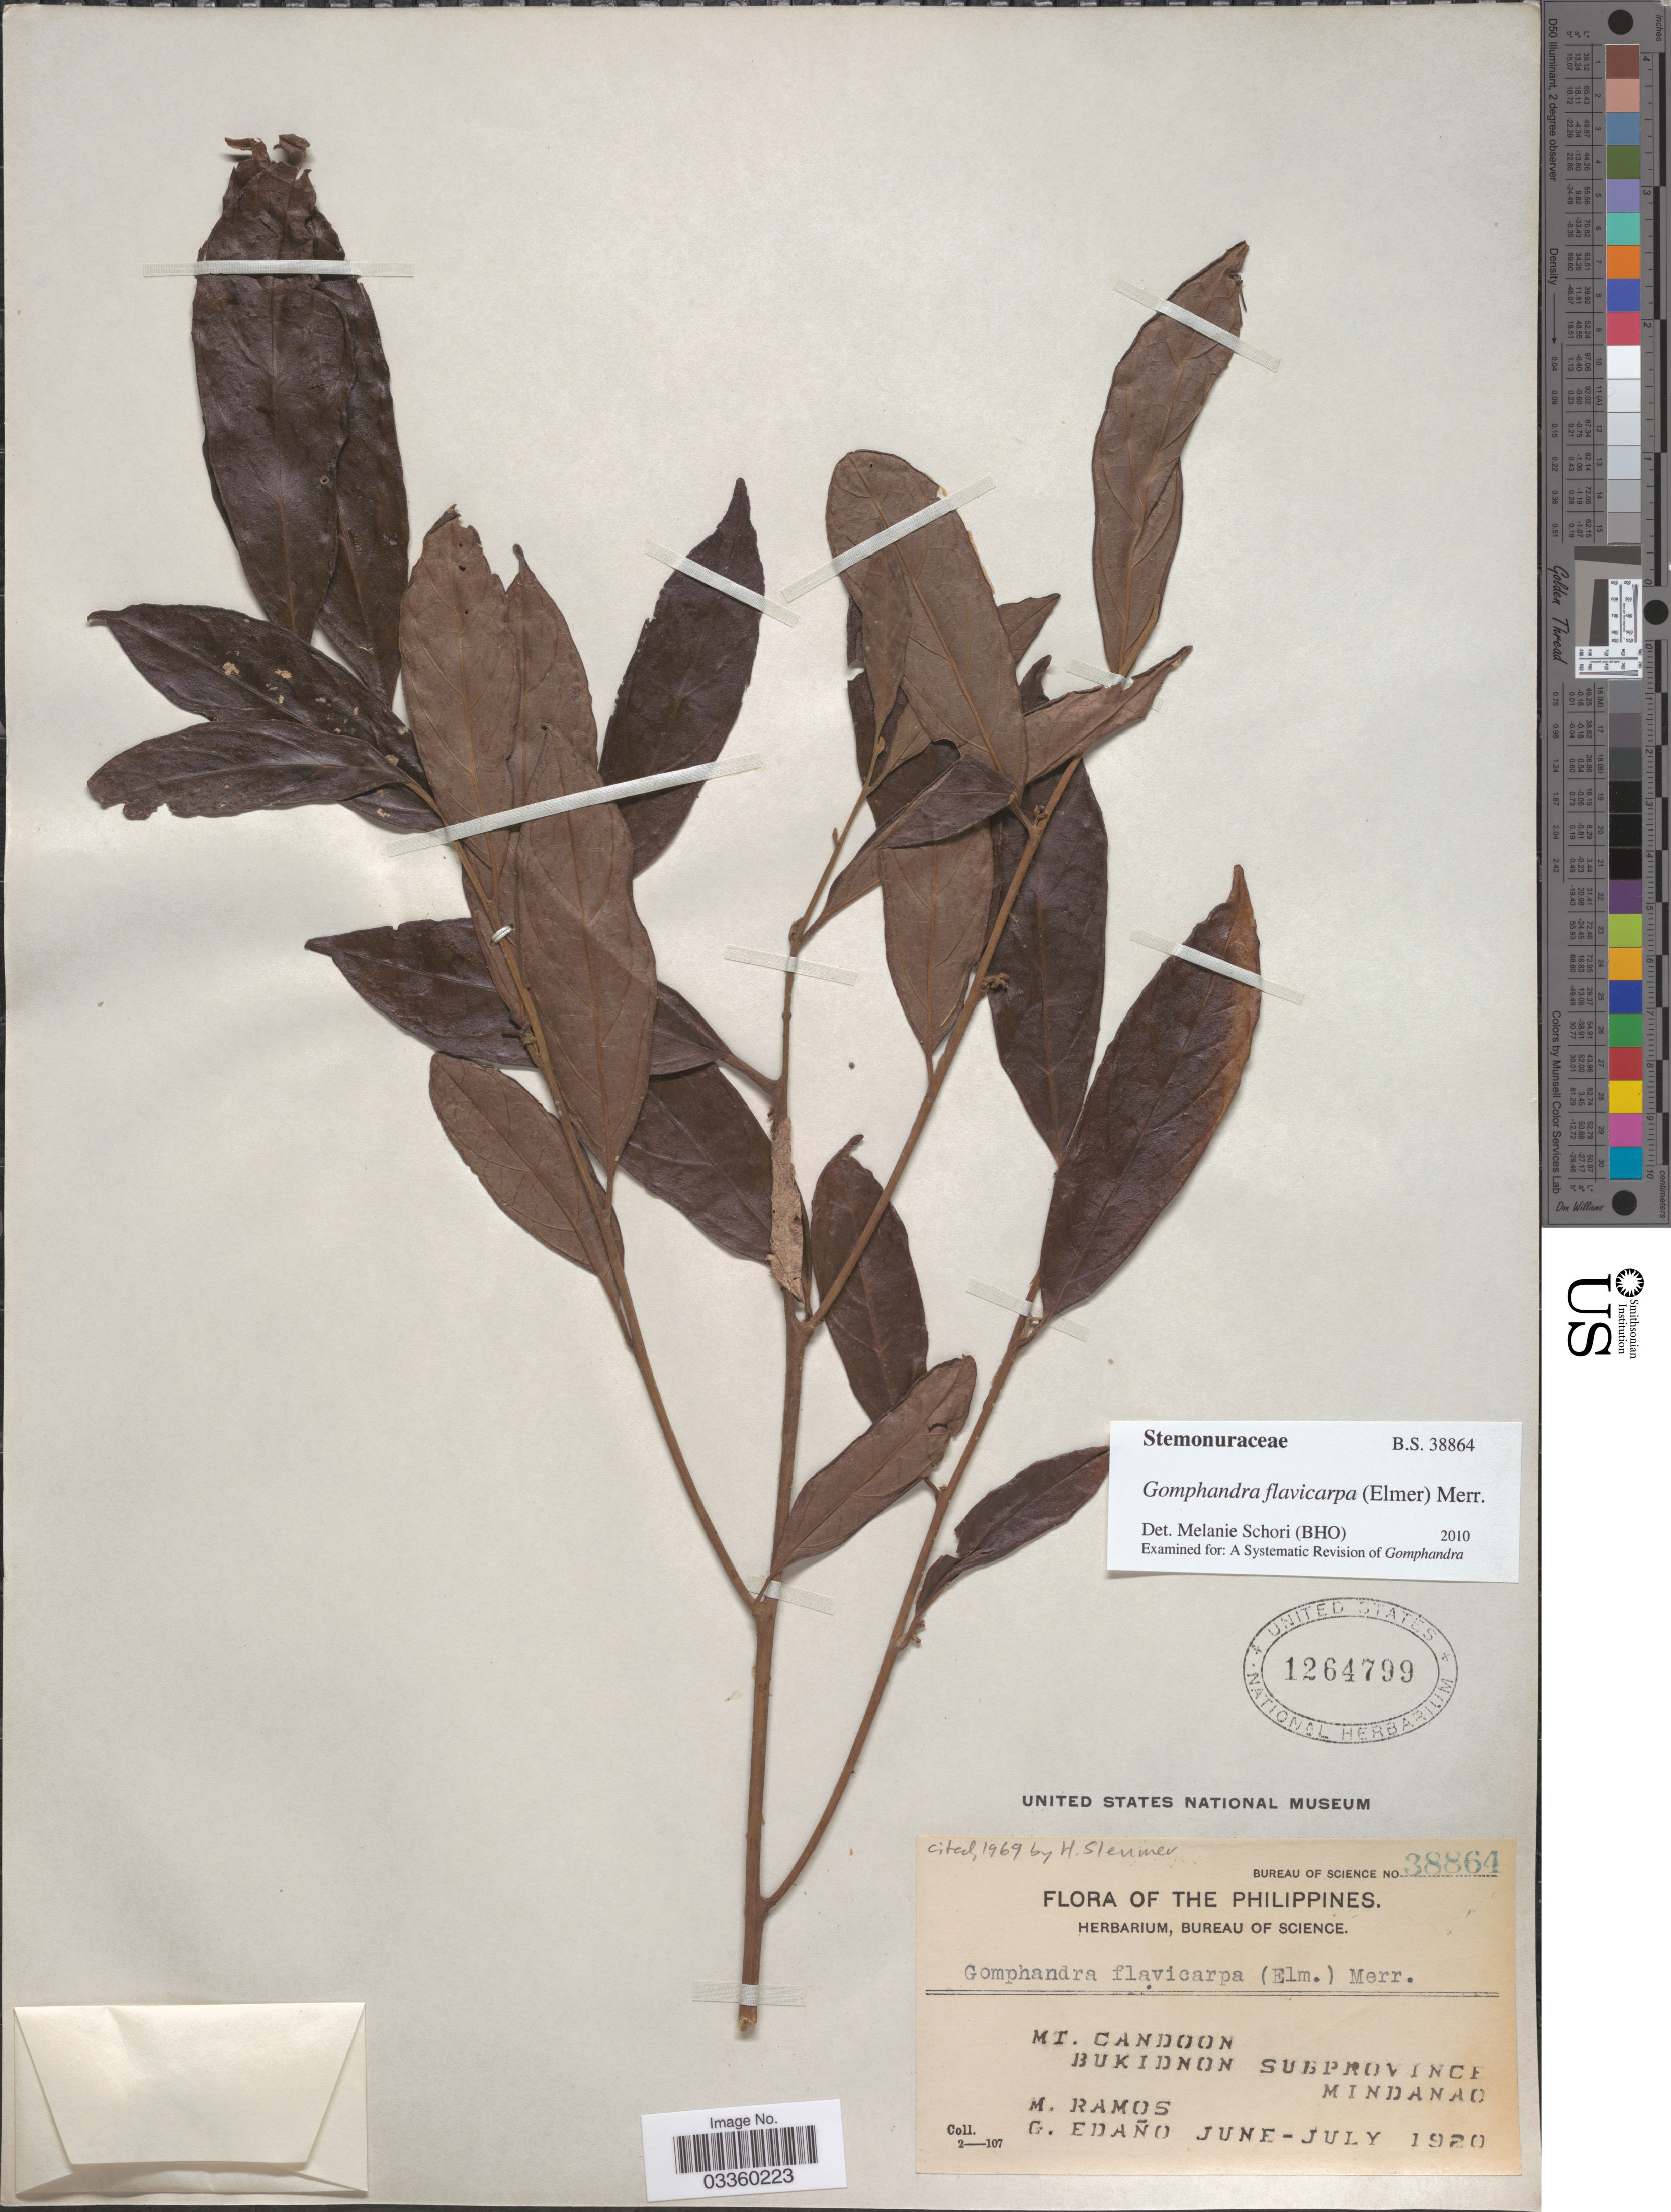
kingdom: Plantae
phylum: Tracheophyta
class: Magnoliopsida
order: Cardiopteridales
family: Stemonuraceae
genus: Gomphandra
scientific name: Gomphandra flavicarpa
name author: (Elmer) Merr.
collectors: M. Ramos & G. Edaño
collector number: Bureau of Science 38864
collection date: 1920-06/1920-07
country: Philippines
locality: Mt. Candoon. Bukidnon Subprovince. Mindanao.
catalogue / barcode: US 1264799